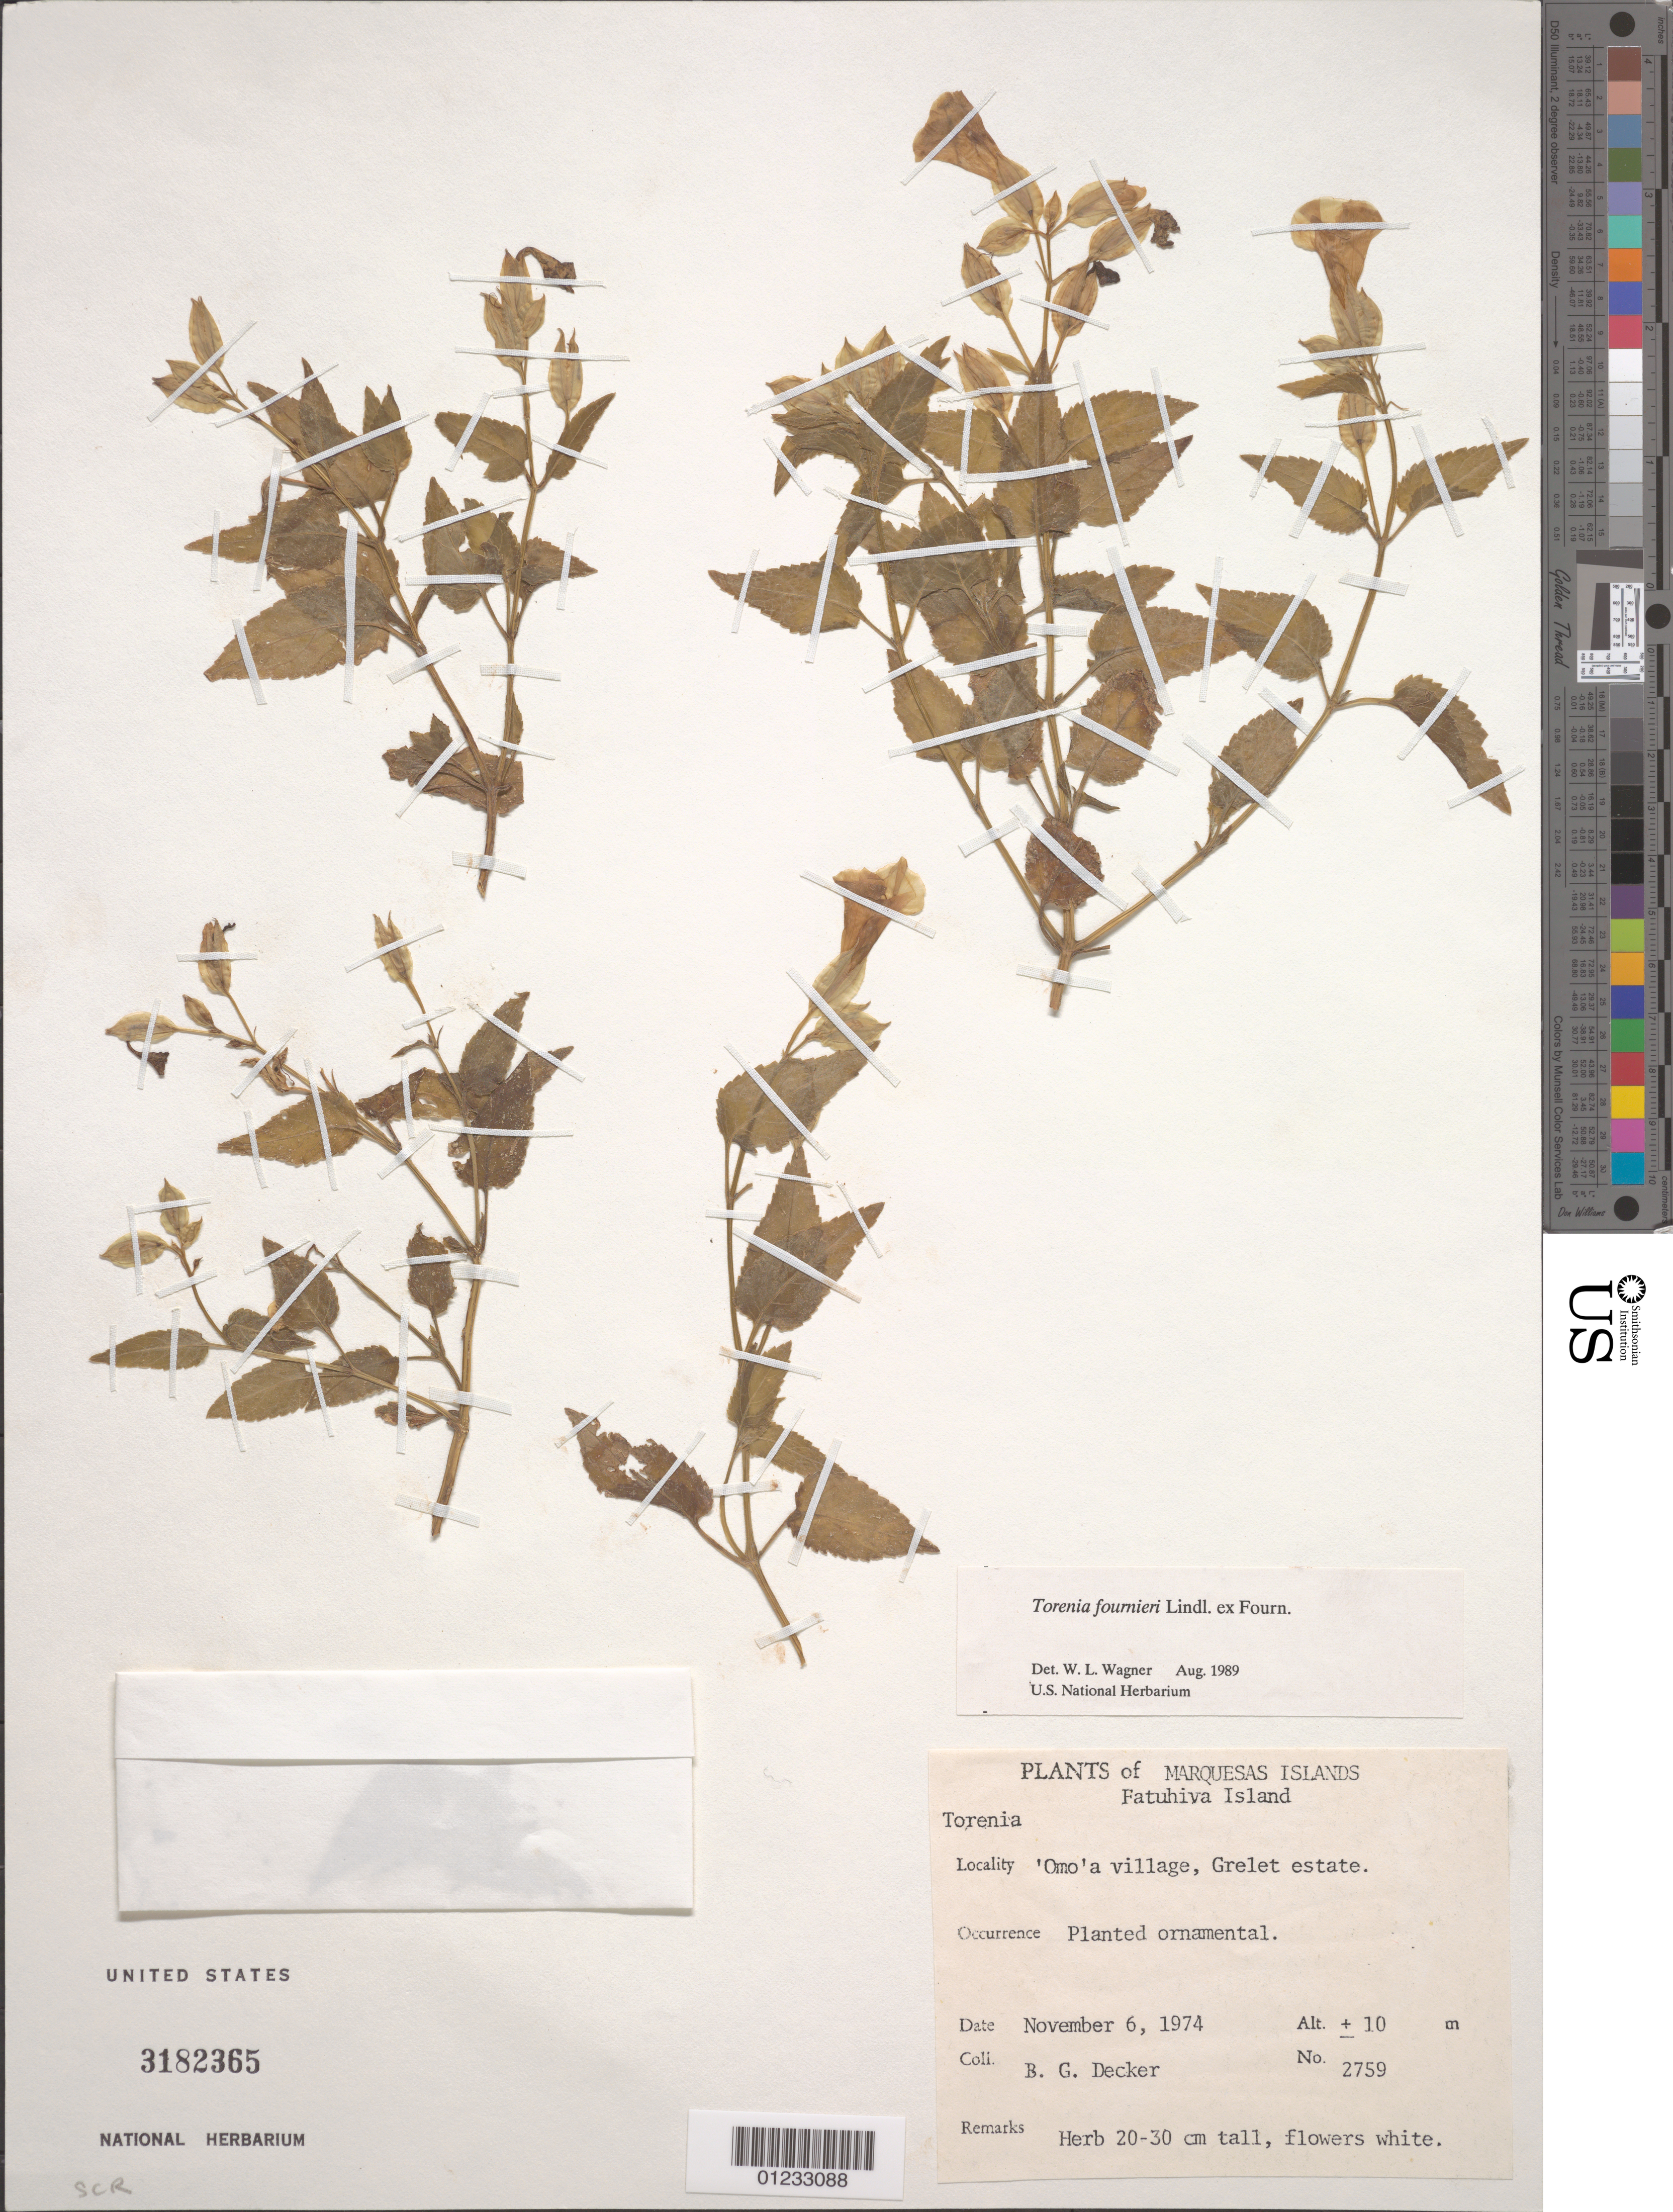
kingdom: Plantae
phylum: Tracheophyta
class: Magnoliopsida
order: Lamiales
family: Linderniaceae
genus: Torenia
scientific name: Torenia fournieri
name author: Linden ex E. Fourn.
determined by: Wagner, W. L., (BOT), Smithsonian Institution - National Museum of Natural History (UNITED STATES)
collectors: B. G. Decker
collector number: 2759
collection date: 1974-11-06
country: French Polynesia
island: Fatu Hiva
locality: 'Omo'a village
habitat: c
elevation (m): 10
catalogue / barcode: US 3182365